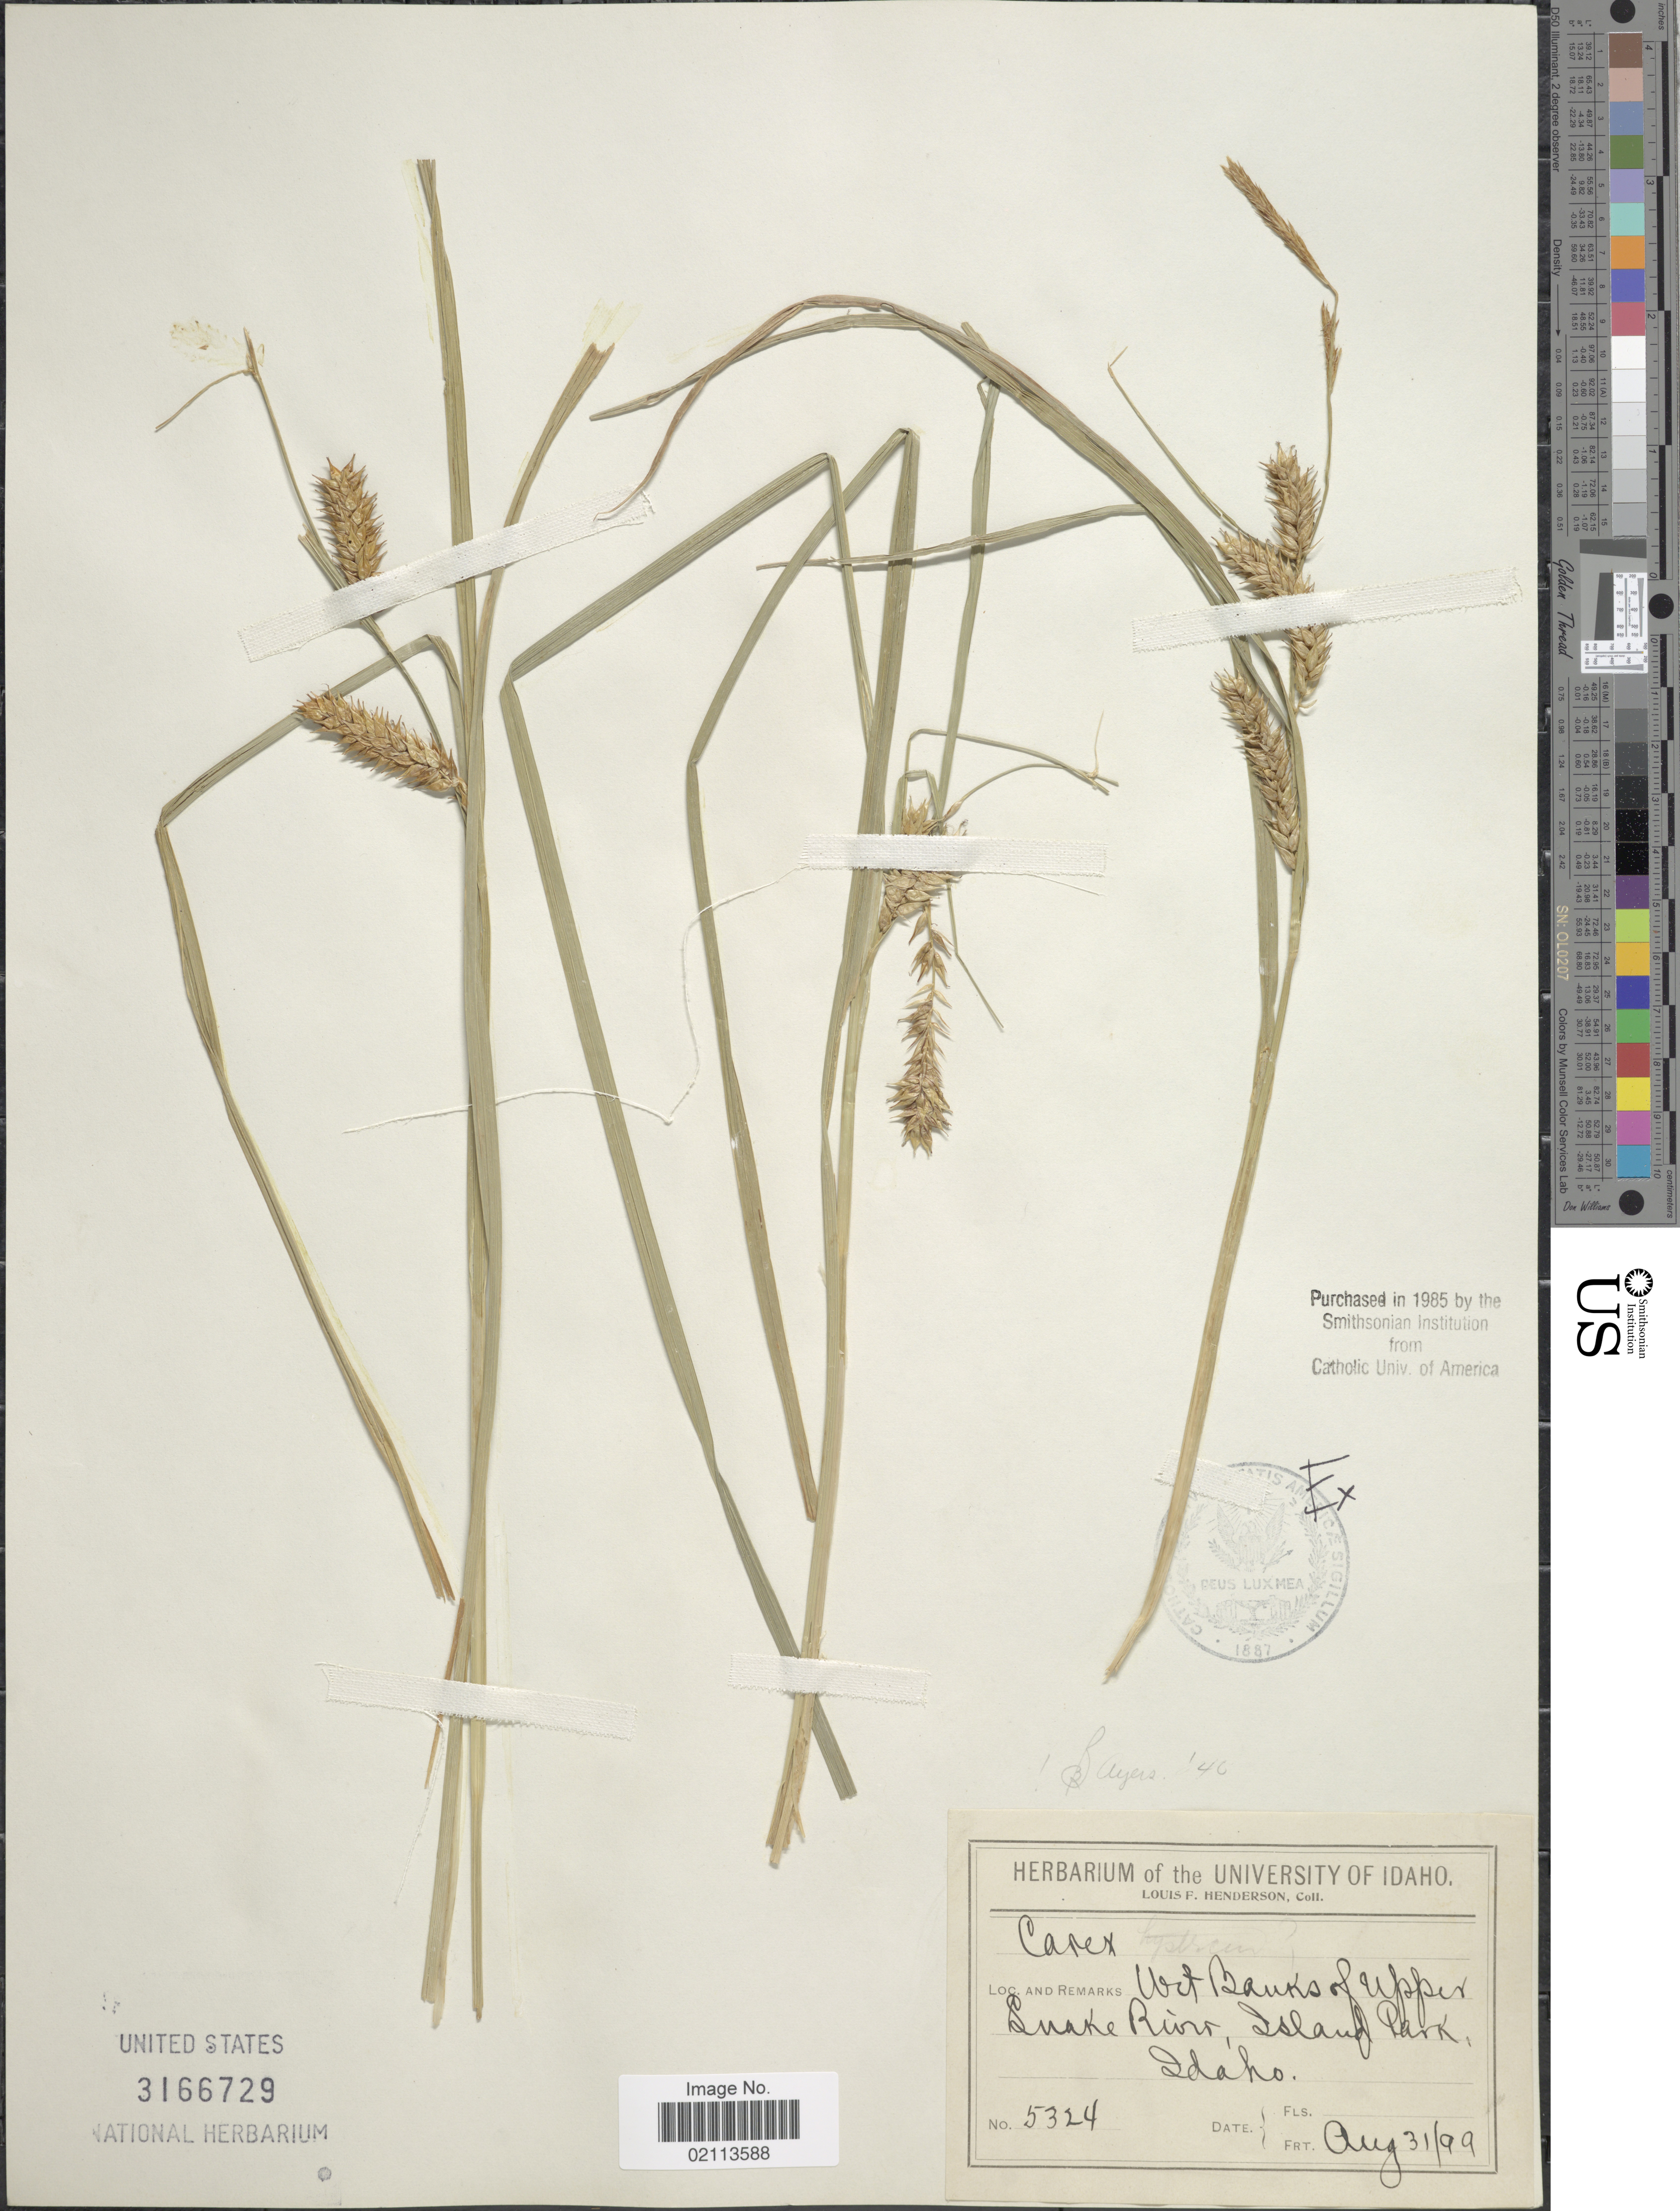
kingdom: Plantae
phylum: Tracheophyta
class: Liliopsida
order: Poales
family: Cyperaceae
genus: Carex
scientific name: Carex hystericina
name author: Muhl. ex Willd.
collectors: L. Henderson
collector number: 5324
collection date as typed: Transcribed d/m/y: 31/8/99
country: United States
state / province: Idaho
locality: Wet banks of Upper Snake River, Island Park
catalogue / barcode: US 3166729